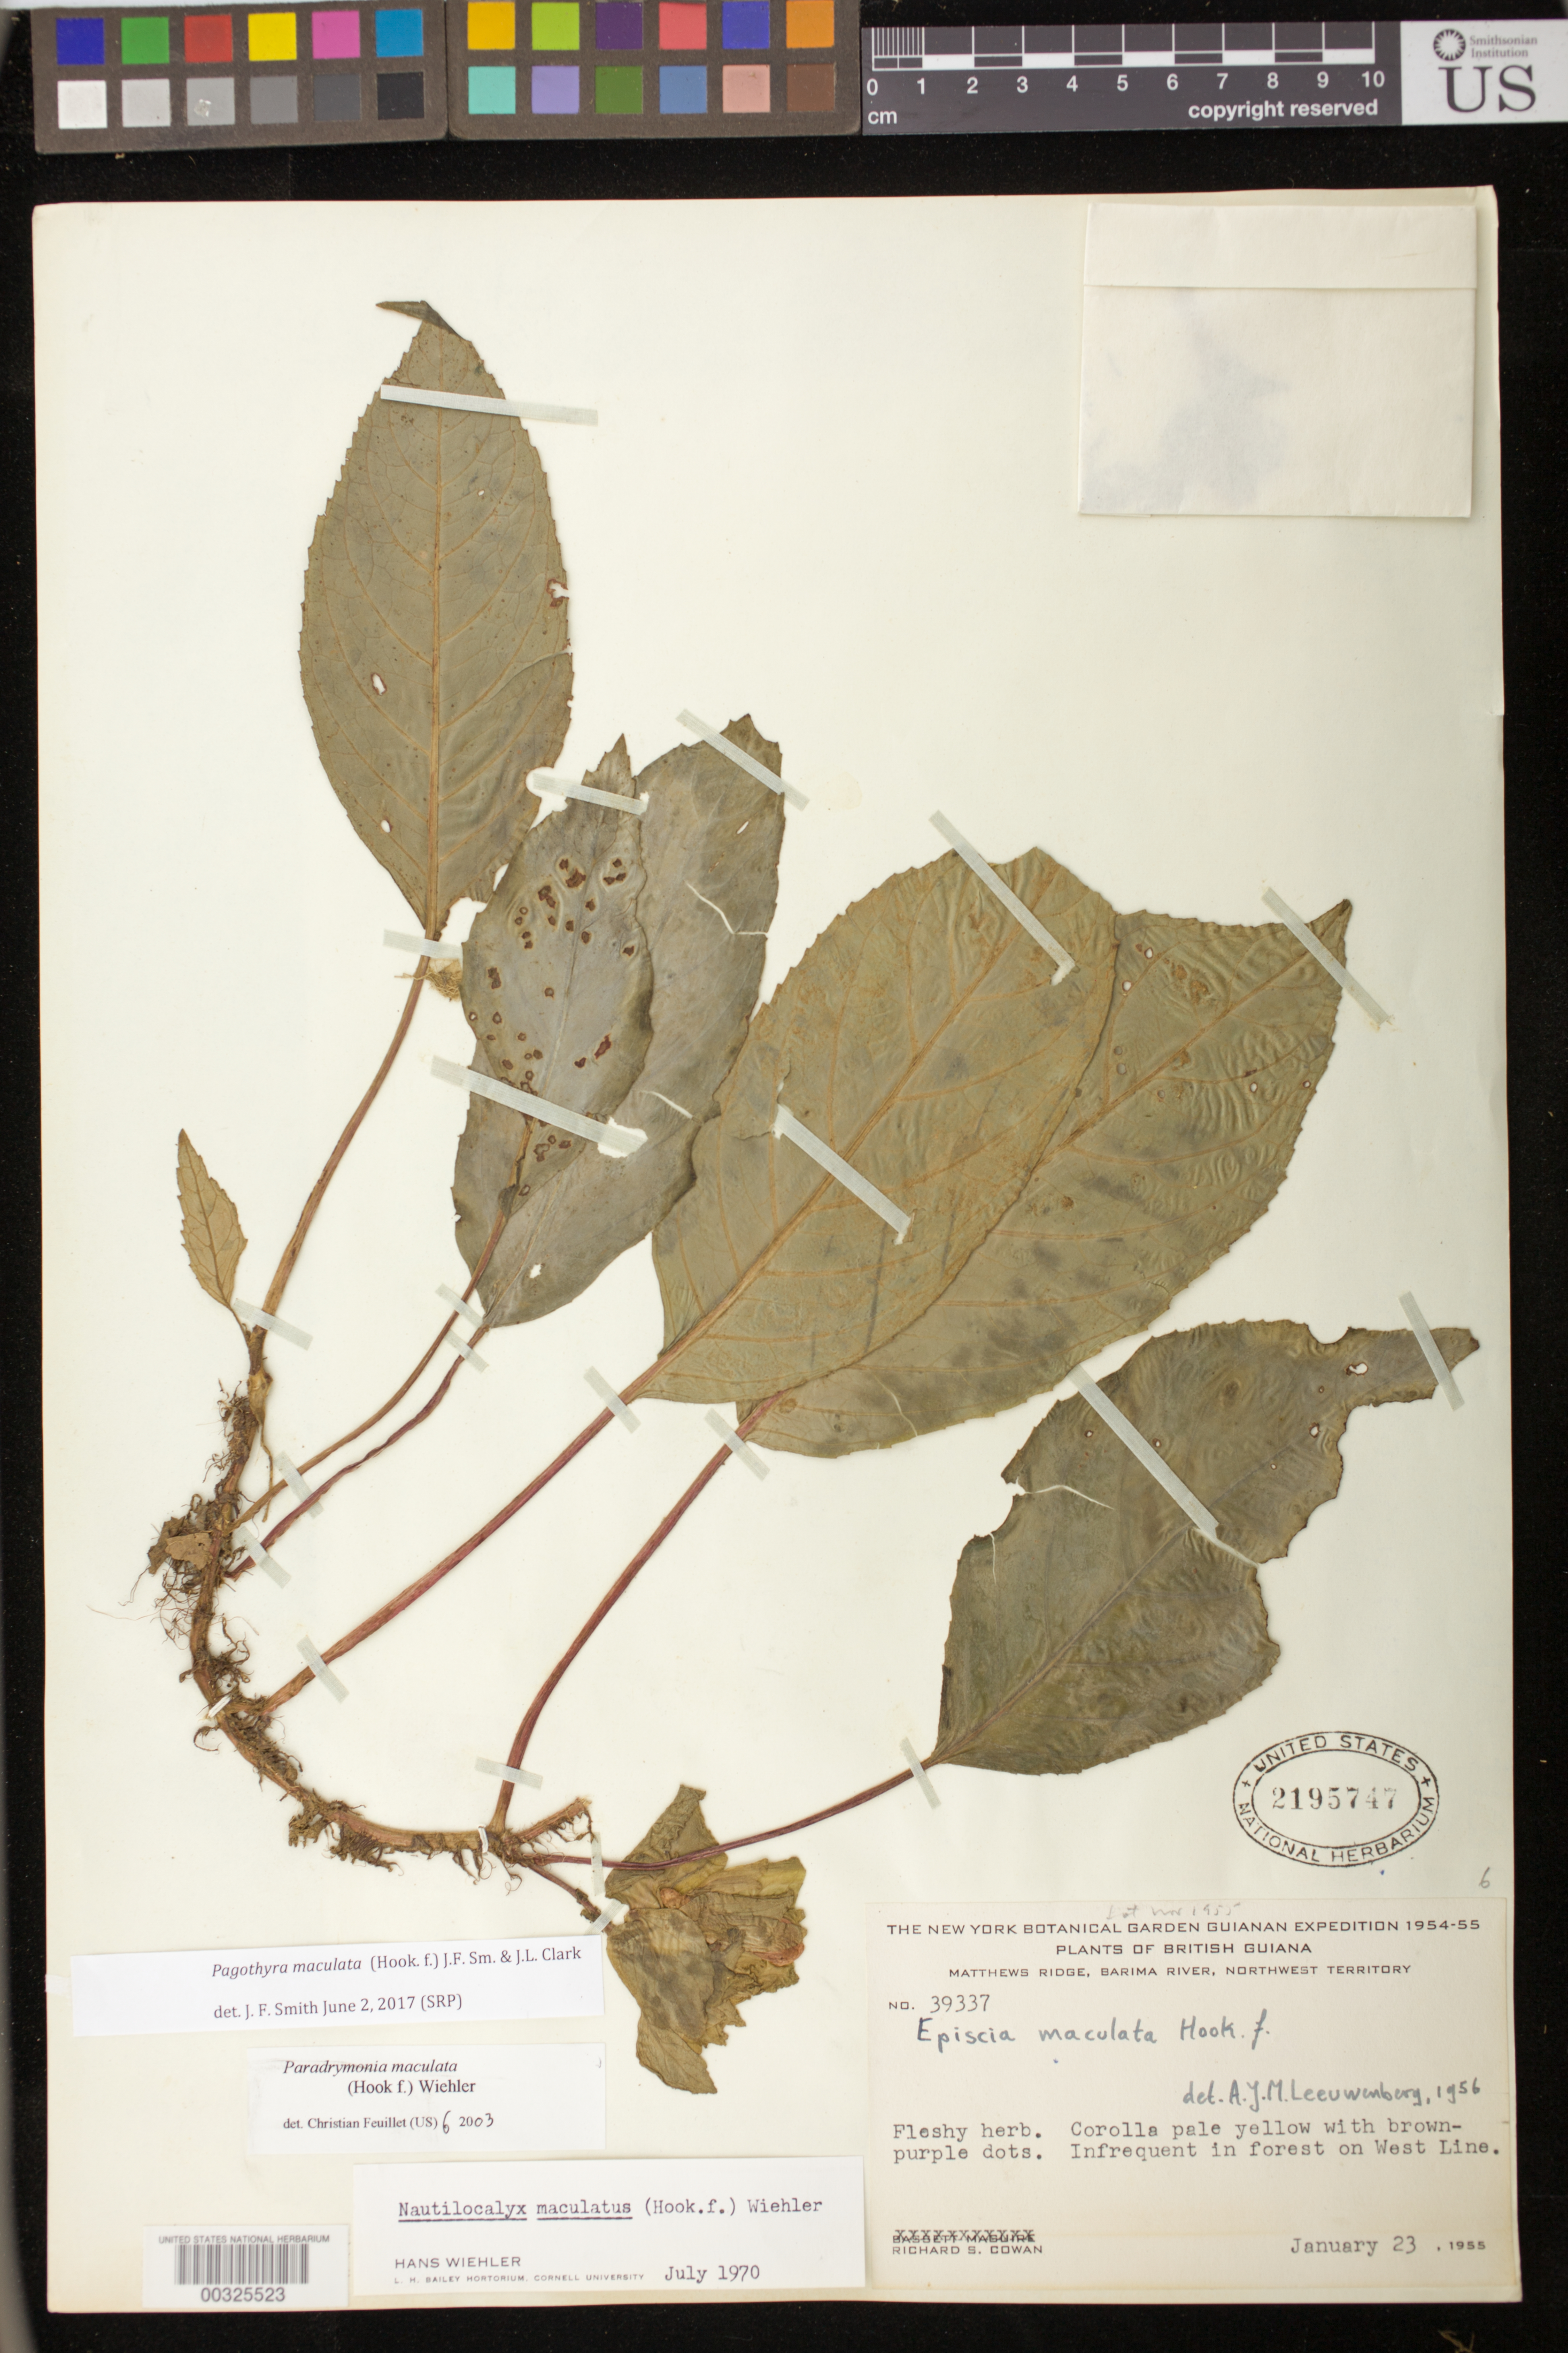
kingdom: Plantae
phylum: Tracheophyta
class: Magnoliopsida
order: Lamiales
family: Gesneriaceae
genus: Pagothyra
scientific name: Pagothyra maculata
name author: (Hook. f.) J.F. Sm. & J.L. Clark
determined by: Smith, J. F.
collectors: R. S. Cowan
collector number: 39337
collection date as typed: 23 Jan 1955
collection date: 1955-01-23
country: Guyana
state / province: Barima-Waini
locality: Matthews Ridge, Barima River, northwest territory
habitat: infrequent in forest on West Line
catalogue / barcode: US 2195747